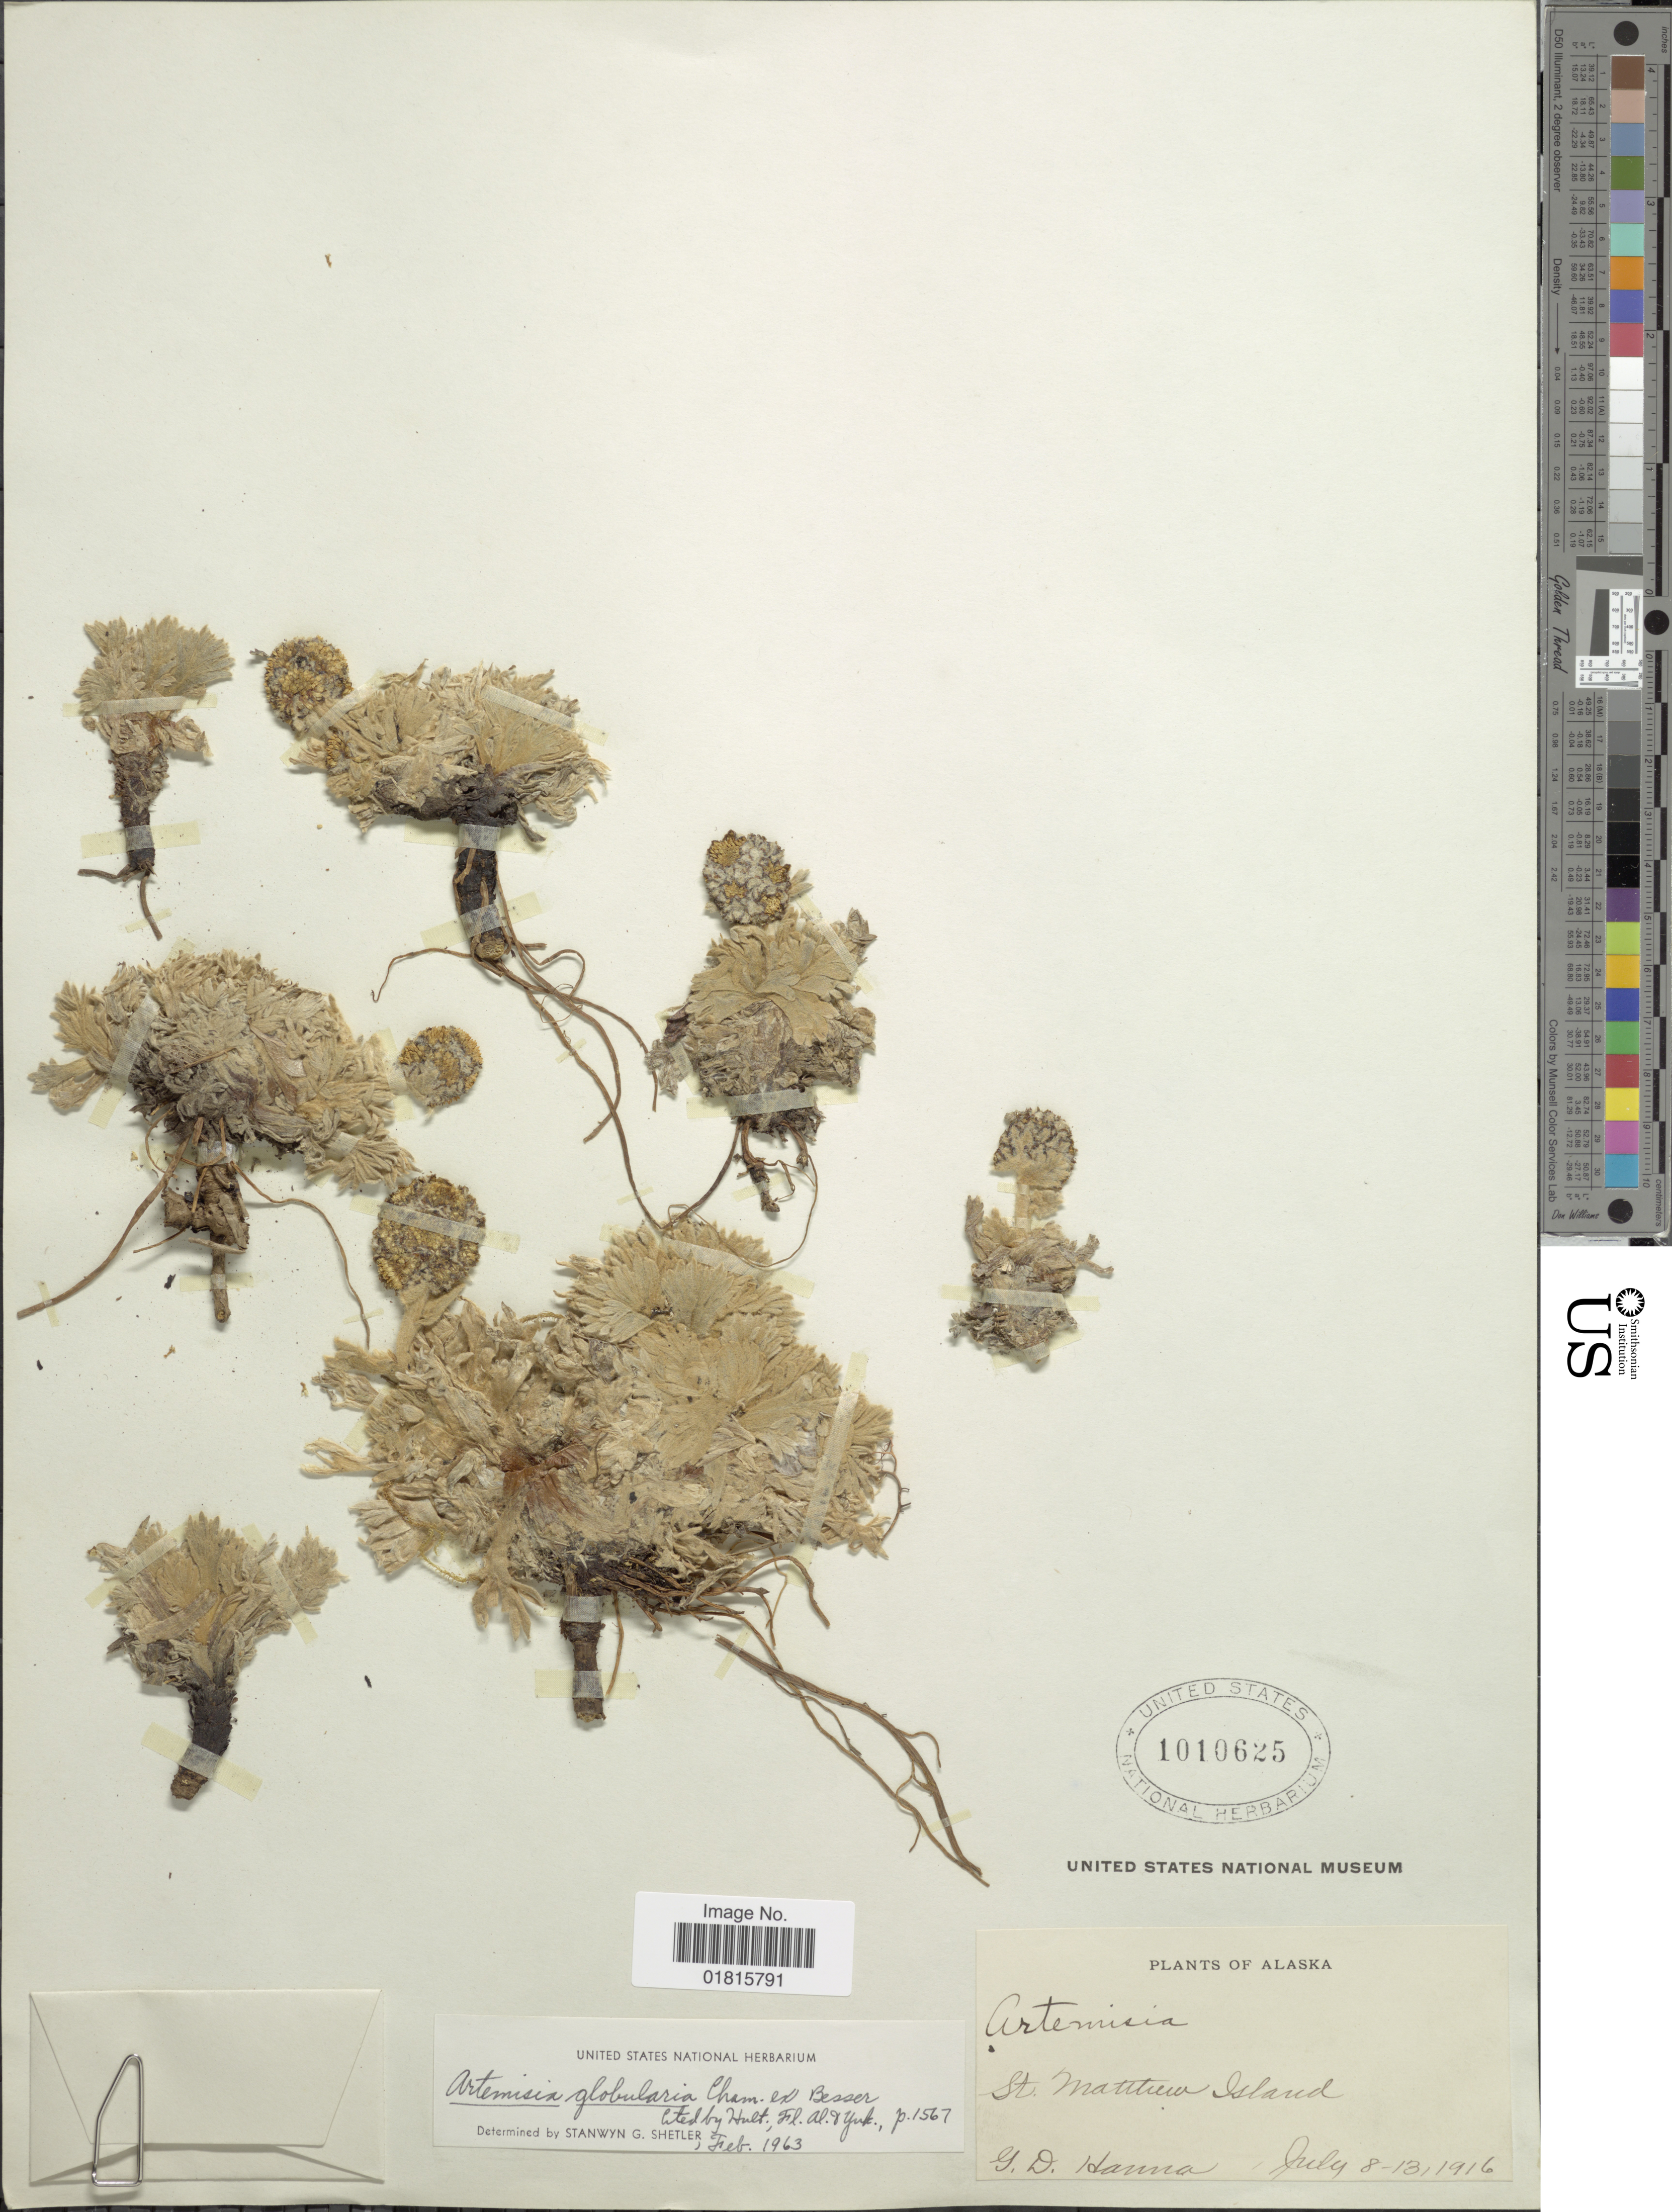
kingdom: Plantae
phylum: Tracheophyta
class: Magnoliopsida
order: Asterales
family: Asteraceae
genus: Artemisia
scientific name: Artemisia globularia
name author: Cham. ex Besser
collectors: G. D. Hanna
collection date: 1916-07-08/1916-07-13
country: United States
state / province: Alaska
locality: St. Matthew Island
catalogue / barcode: US 1010625